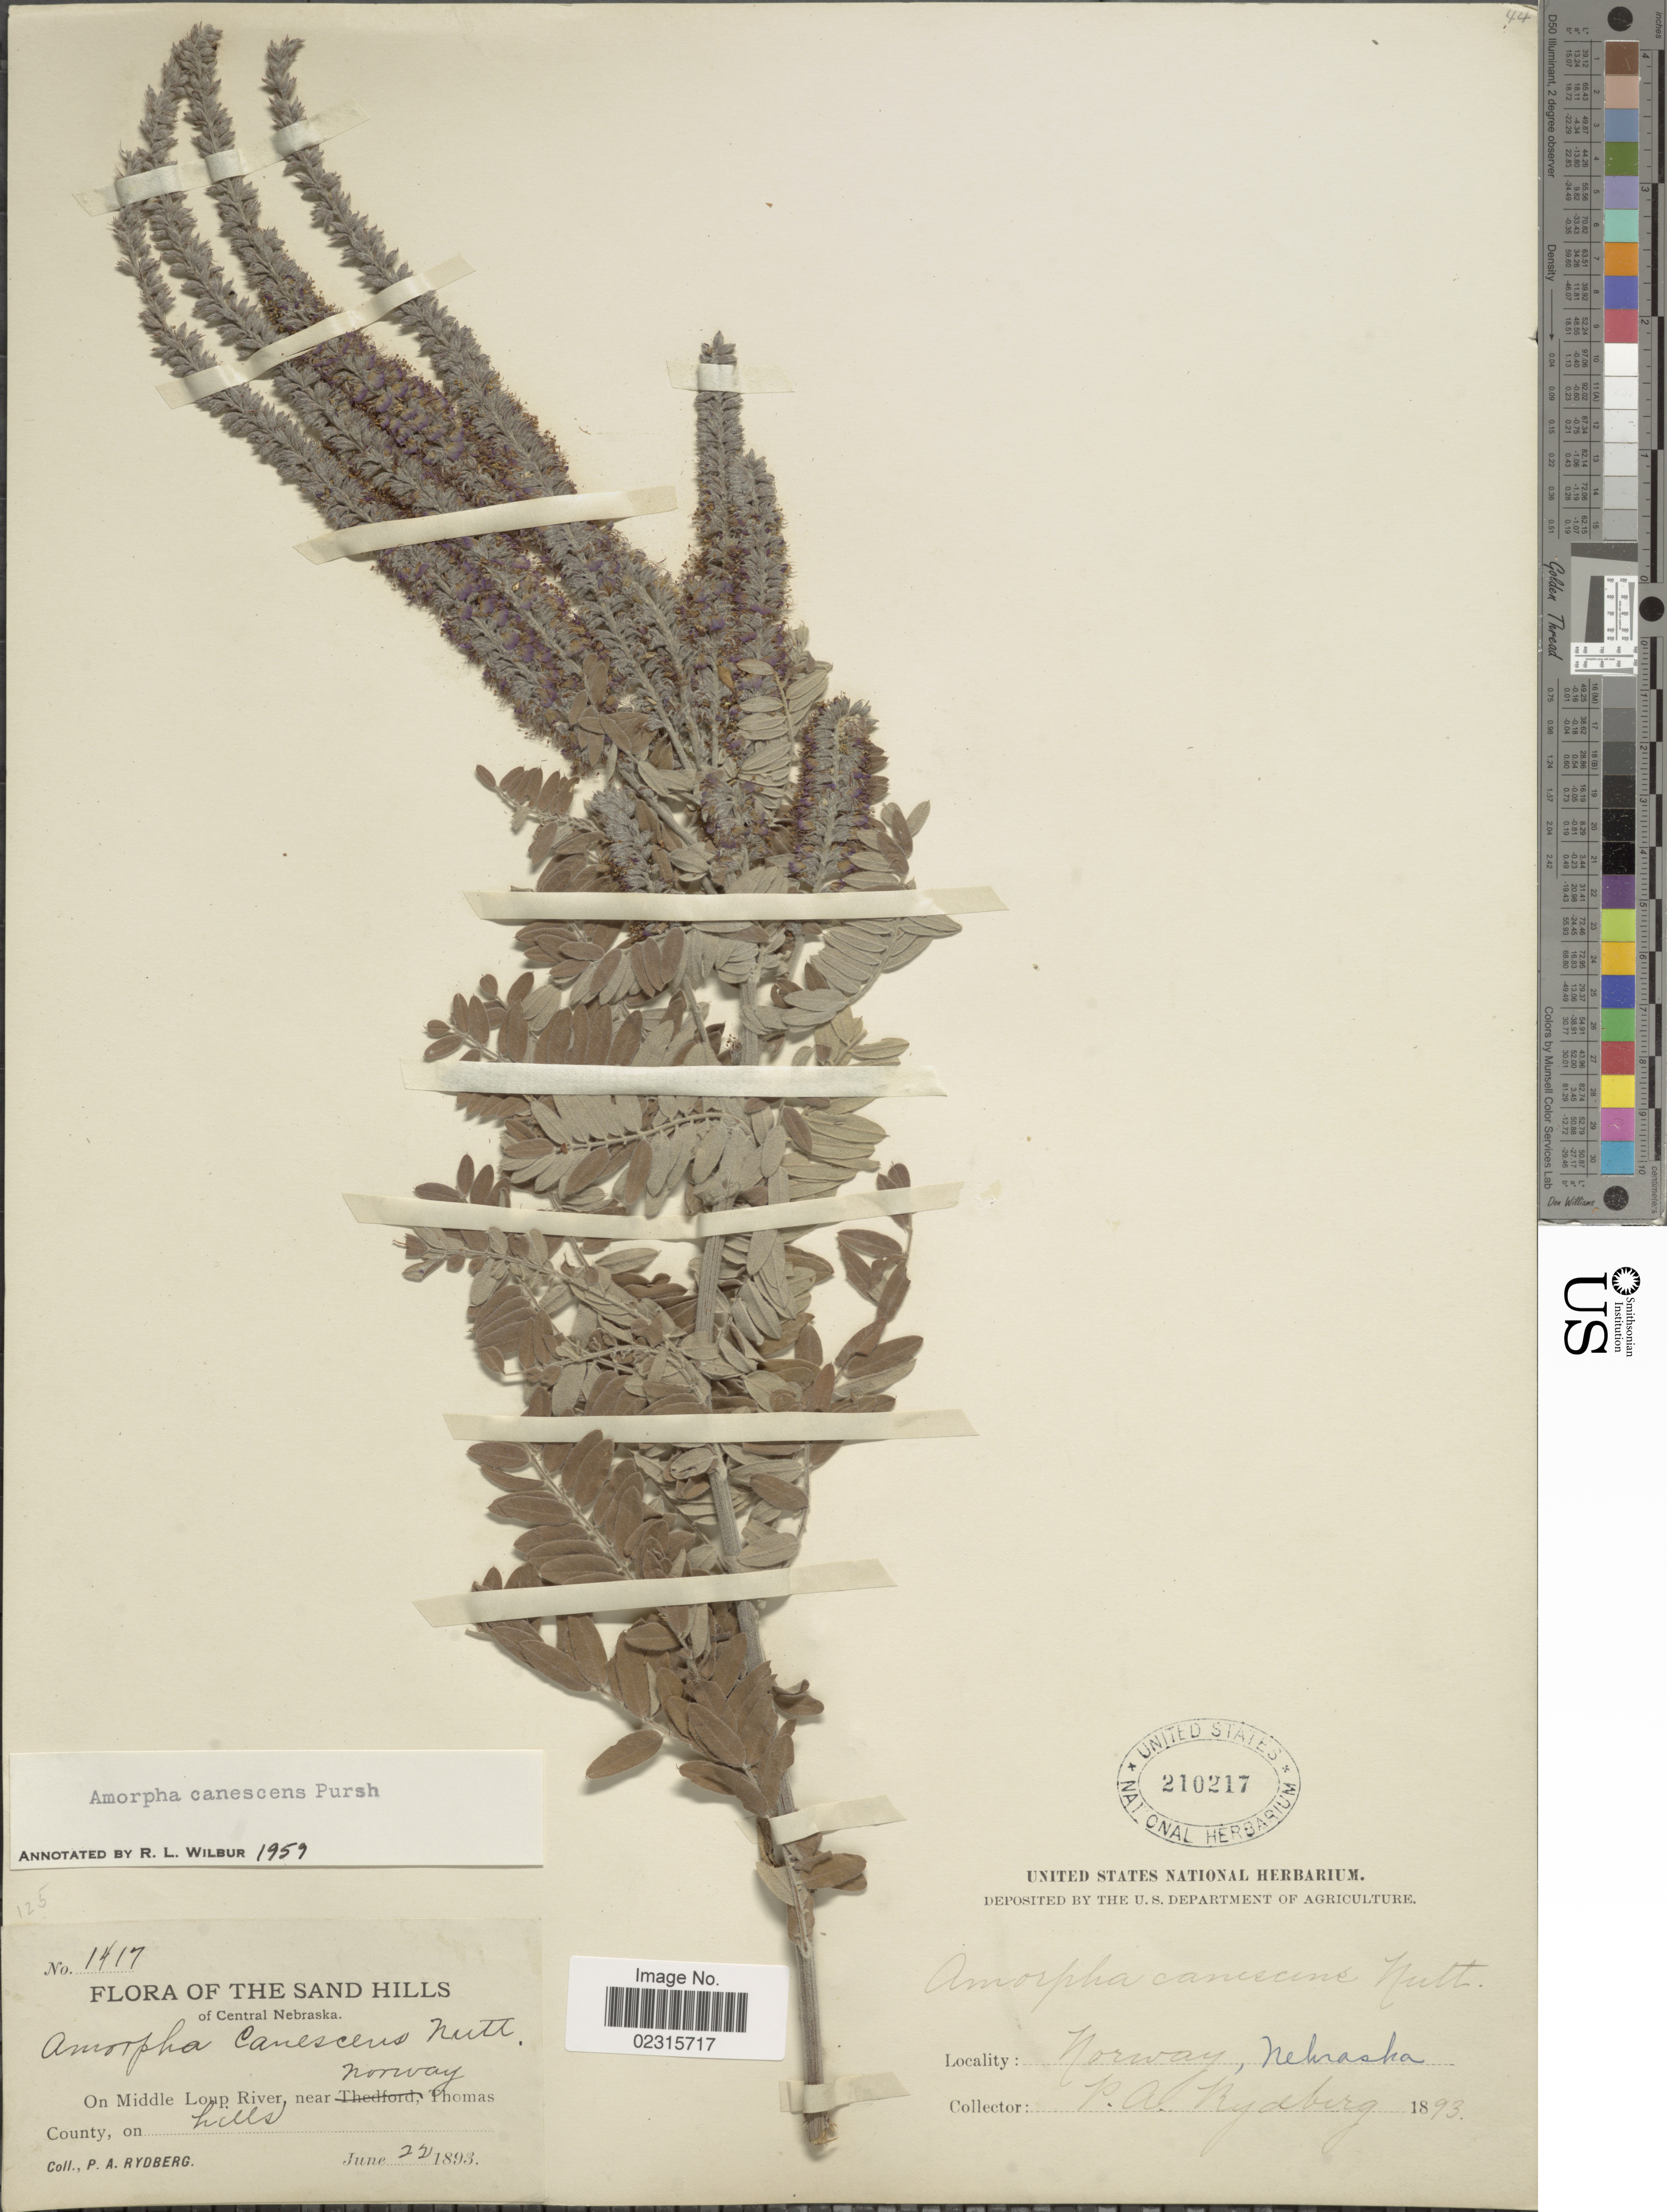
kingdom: Plantae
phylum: Tracheophyta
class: Magnoliopsida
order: Fabales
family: Fabaceae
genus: Amorpha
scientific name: Amorpha canescens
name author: Pursh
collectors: P. A. Rydberg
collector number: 1417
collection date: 1893-06-22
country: United States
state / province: Nebraska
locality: The Sand Hills of Central Nebraska, On Midlle Loup Ruver, near Norway, Thomas County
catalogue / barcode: US 210217